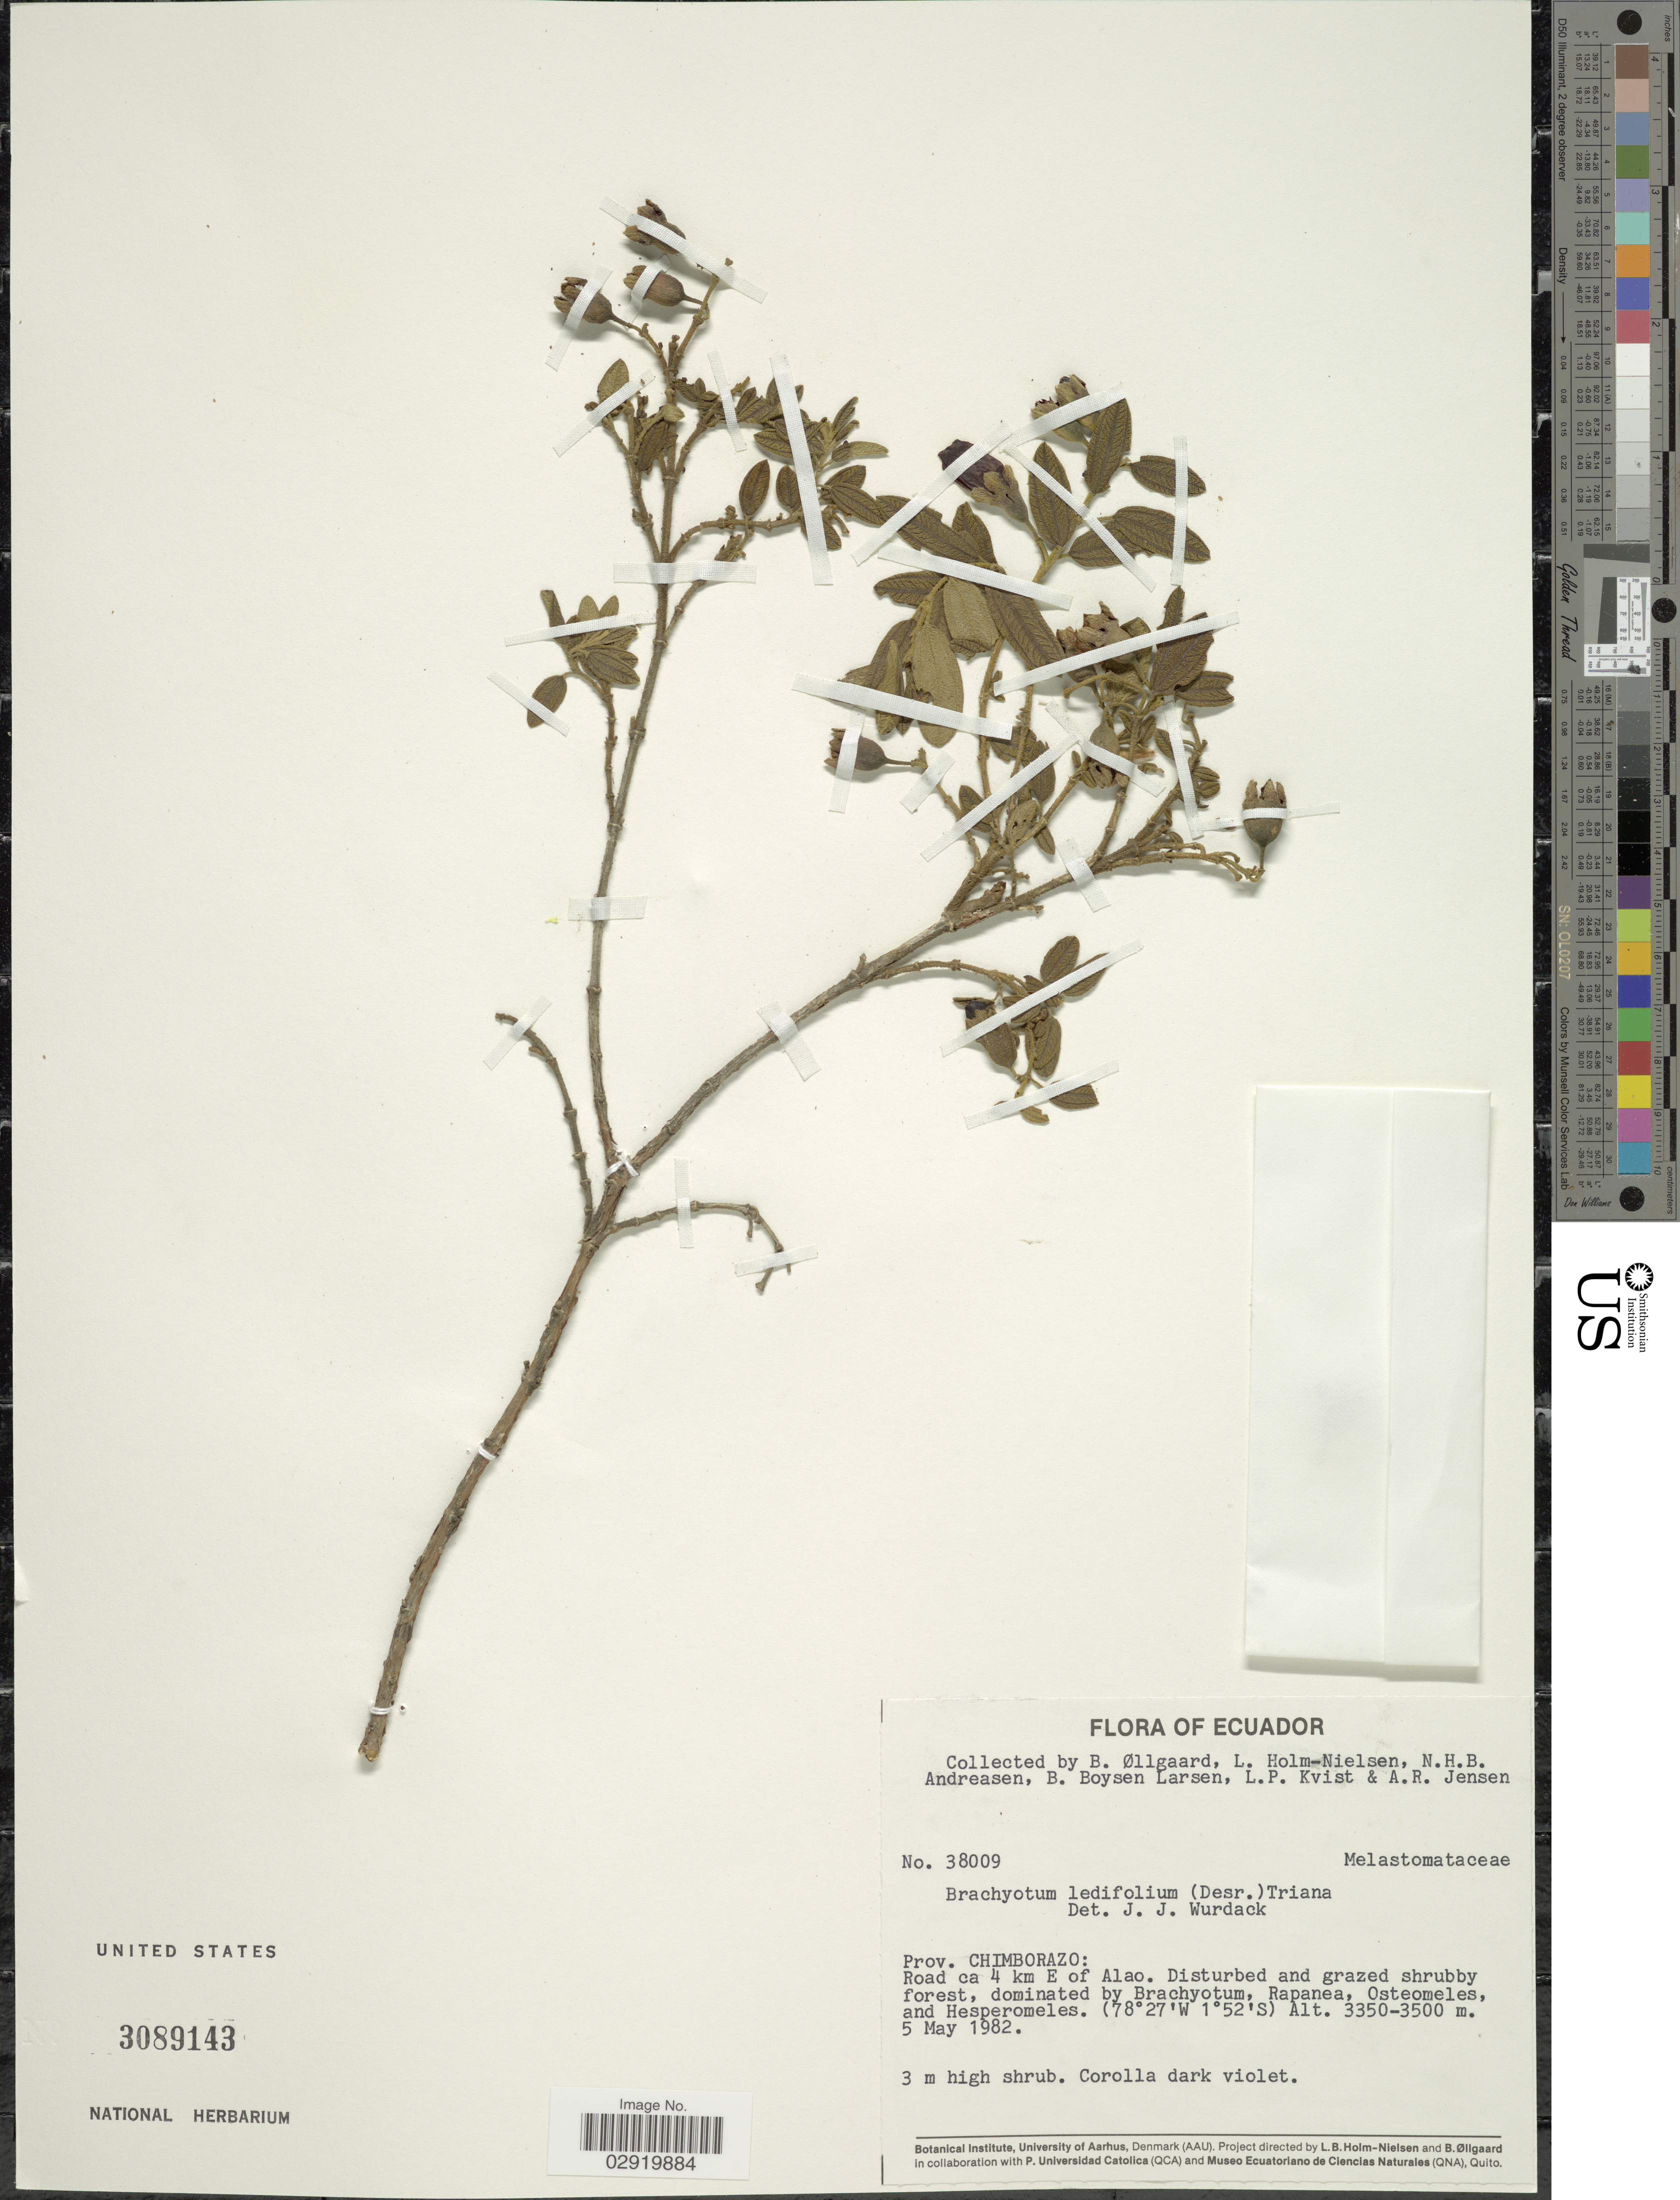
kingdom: Plantae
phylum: Tracheophyta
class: Magnoliopsida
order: Myrtales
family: Melastomataceae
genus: Brachyotum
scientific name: Brachyotum ledifolium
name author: (Desr.) Triana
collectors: B. Øllgaard, L. Holm-Nielsen, N. Andreasen, B. Boysen Larsen & et al.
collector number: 38009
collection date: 1982-05-05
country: Ecuador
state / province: Chimborazo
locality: Road ca 4 km E of Alao.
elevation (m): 3350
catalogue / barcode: US 3089143